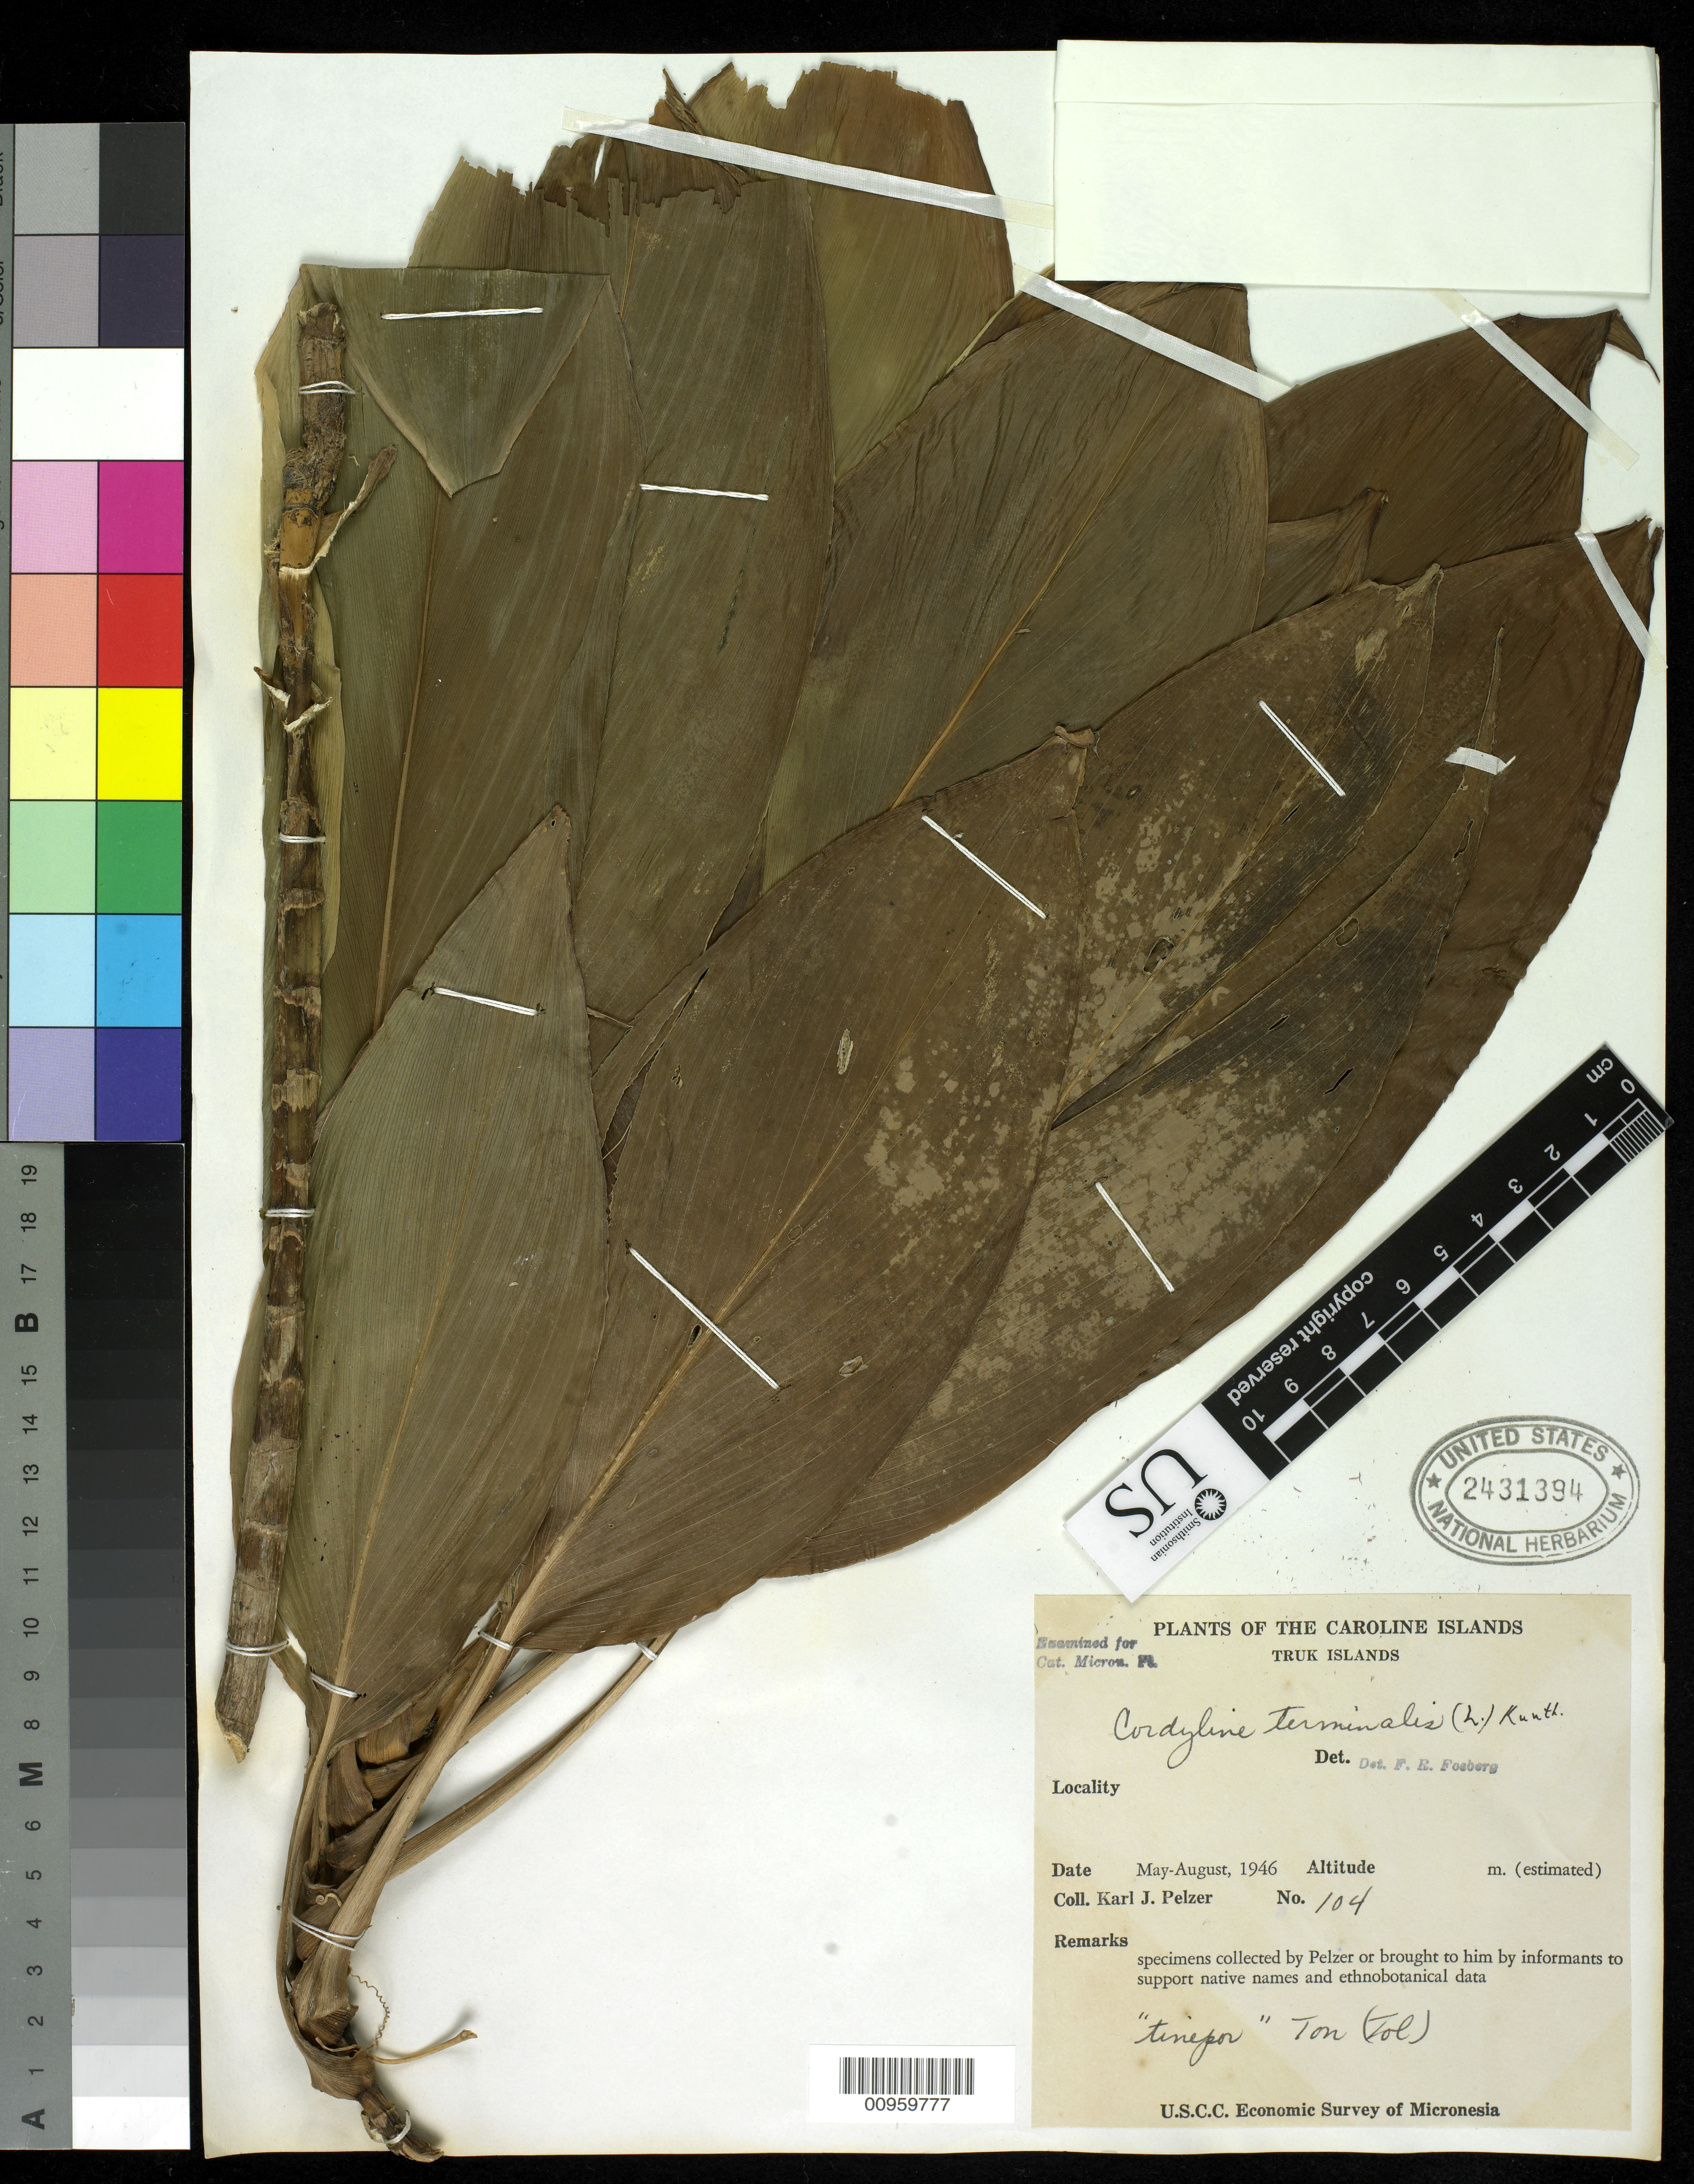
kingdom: Plantae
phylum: Tracheophyta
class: Liliopsida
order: Asparagales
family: Asparagaceae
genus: Cordyline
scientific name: Cordyline fruticosa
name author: (L.) A. Chev.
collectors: K. J. Pelzer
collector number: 104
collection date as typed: May 1946 to Aug 1946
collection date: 1946-05/1946-08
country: Micronesia, Federated States of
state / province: Truk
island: Truk (Chuuk) Is.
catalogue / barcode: US 2431394